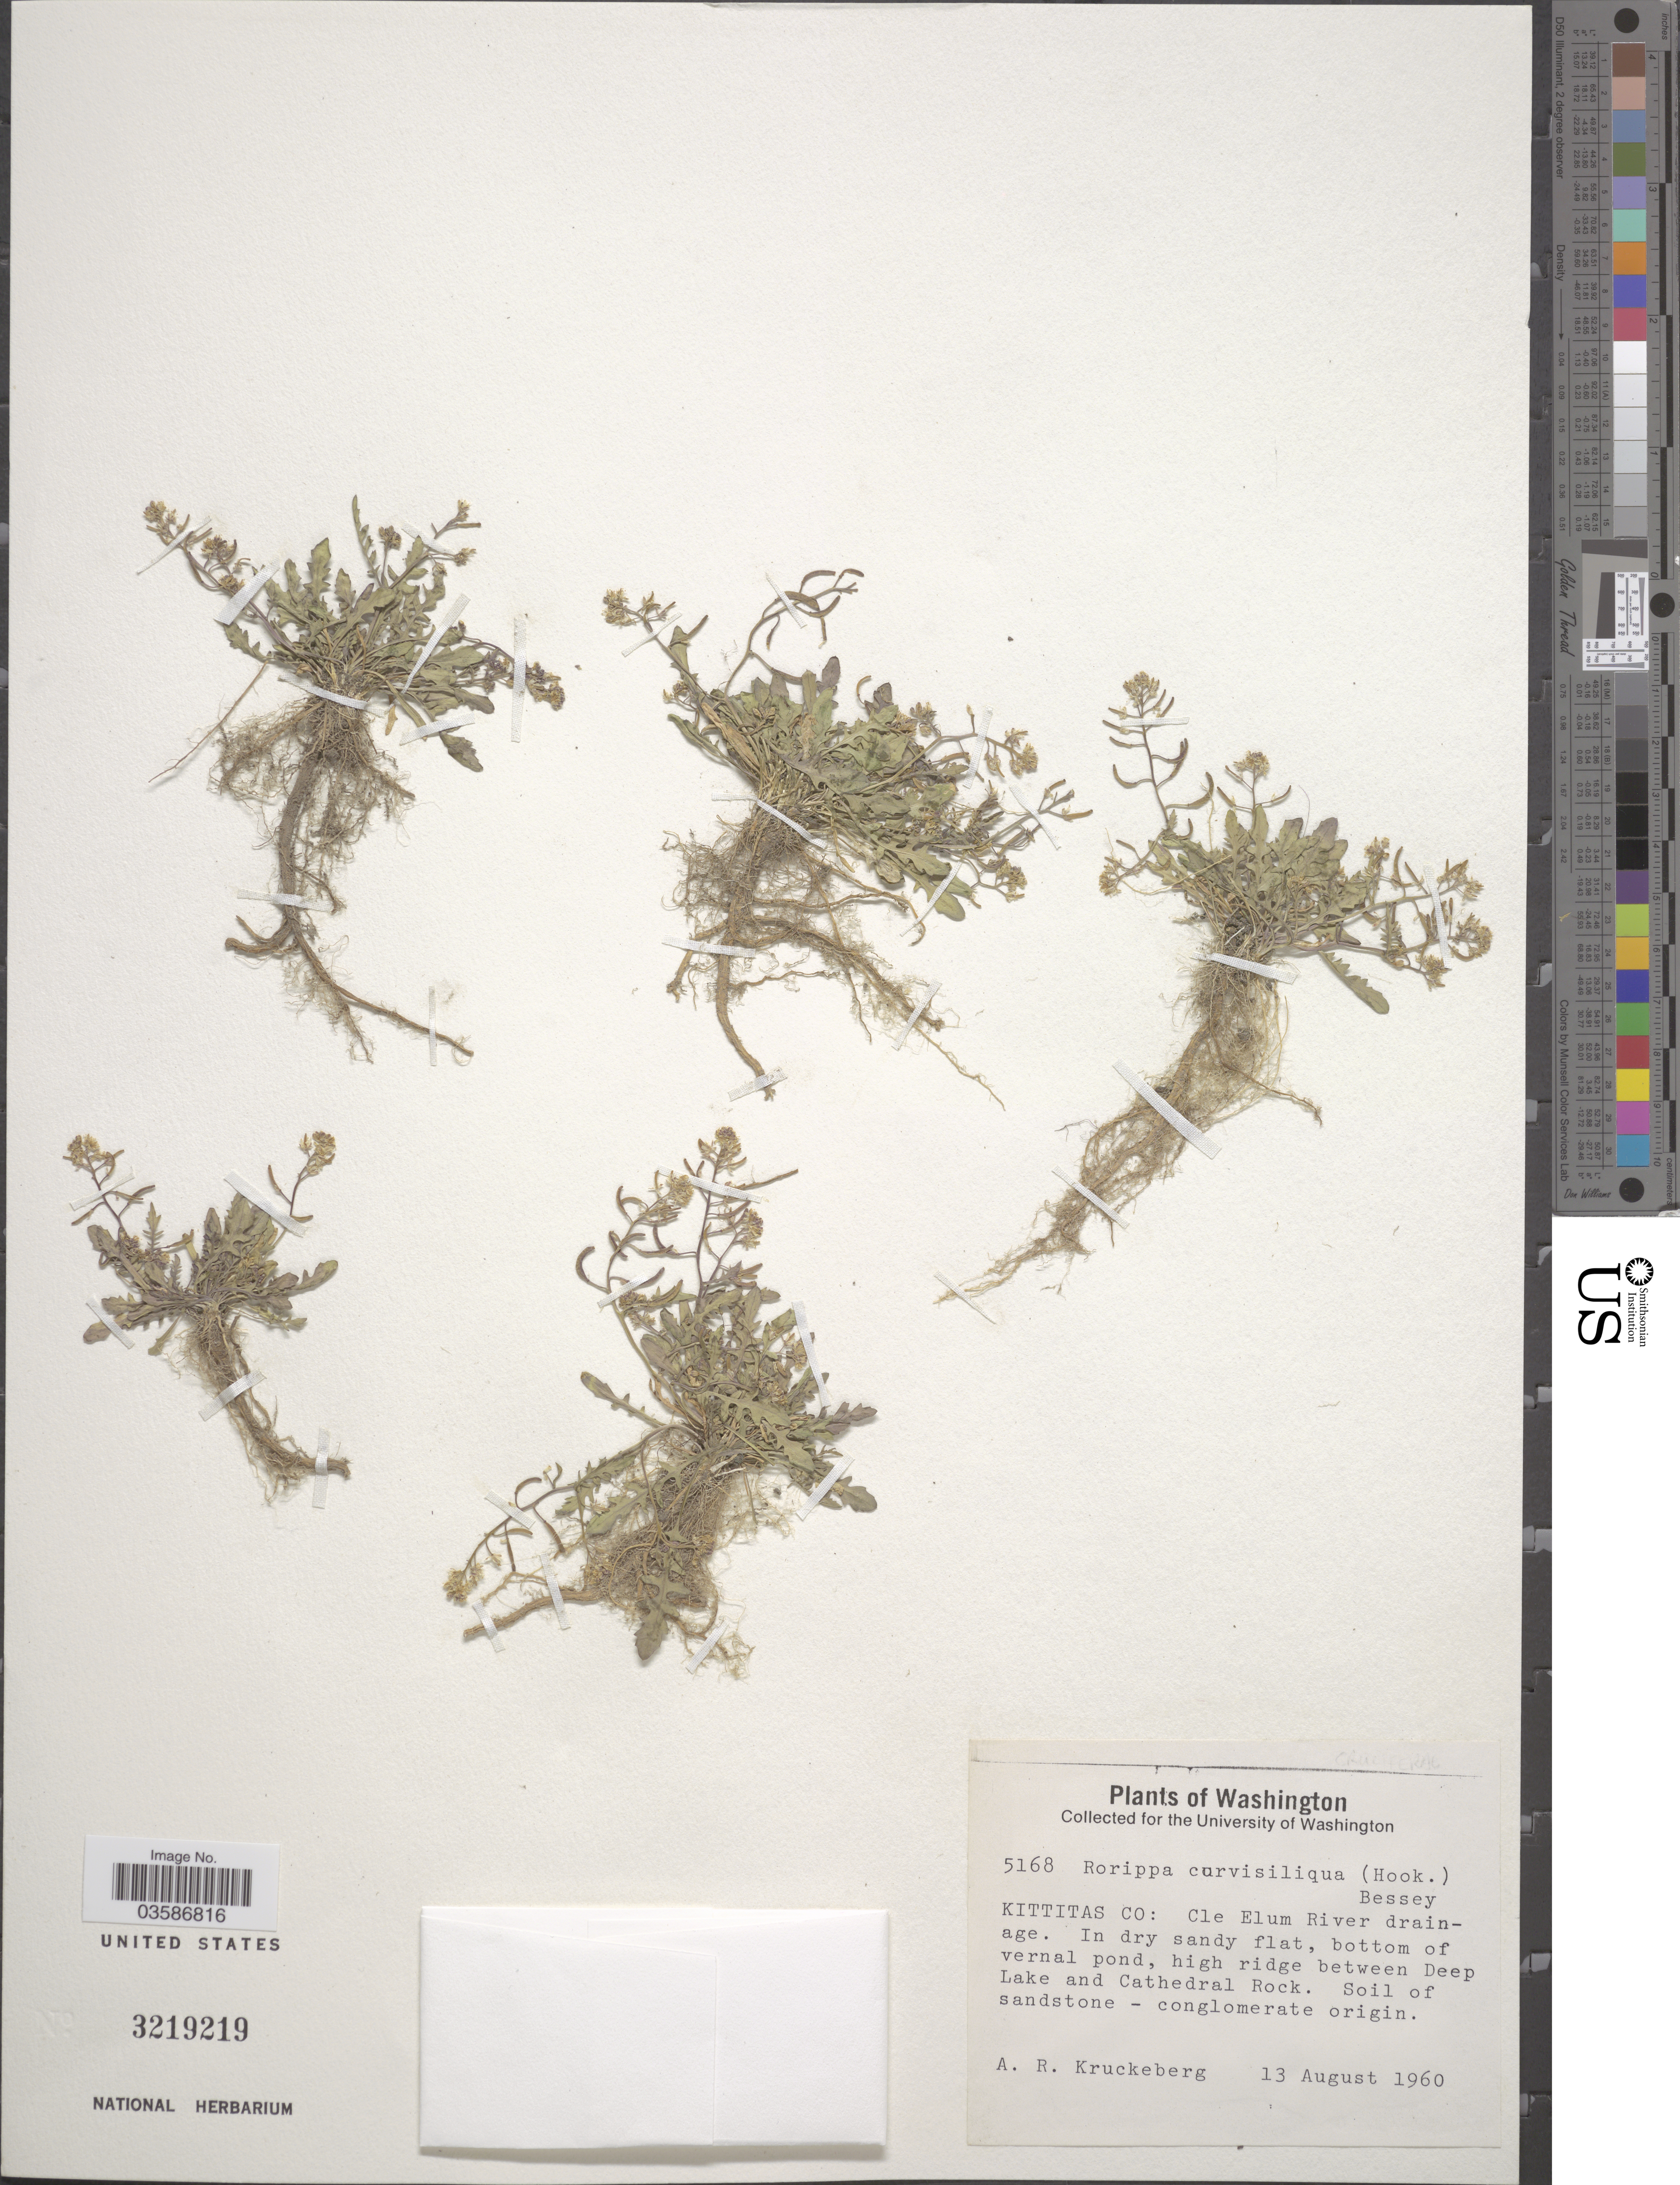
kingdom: Plantae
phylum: Tracheophyta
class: Magnoliopsida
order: Brassicales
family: Brassicaceae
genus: Rorippa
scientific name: Rorippa curvisiliqua var. curvisiliqua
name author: (Hook.) Bessey ex Britton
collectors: A. Kruckeberg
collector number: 5168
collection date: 1960-08-13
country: United States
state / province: Washington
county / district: Kittitas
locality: Kittitas Co: Cle Elum River drainage. In dry sandy flat, bottom of vernal pond, high ridge between Deep Lake and Cathedral Rock.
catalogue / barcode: US 3219219